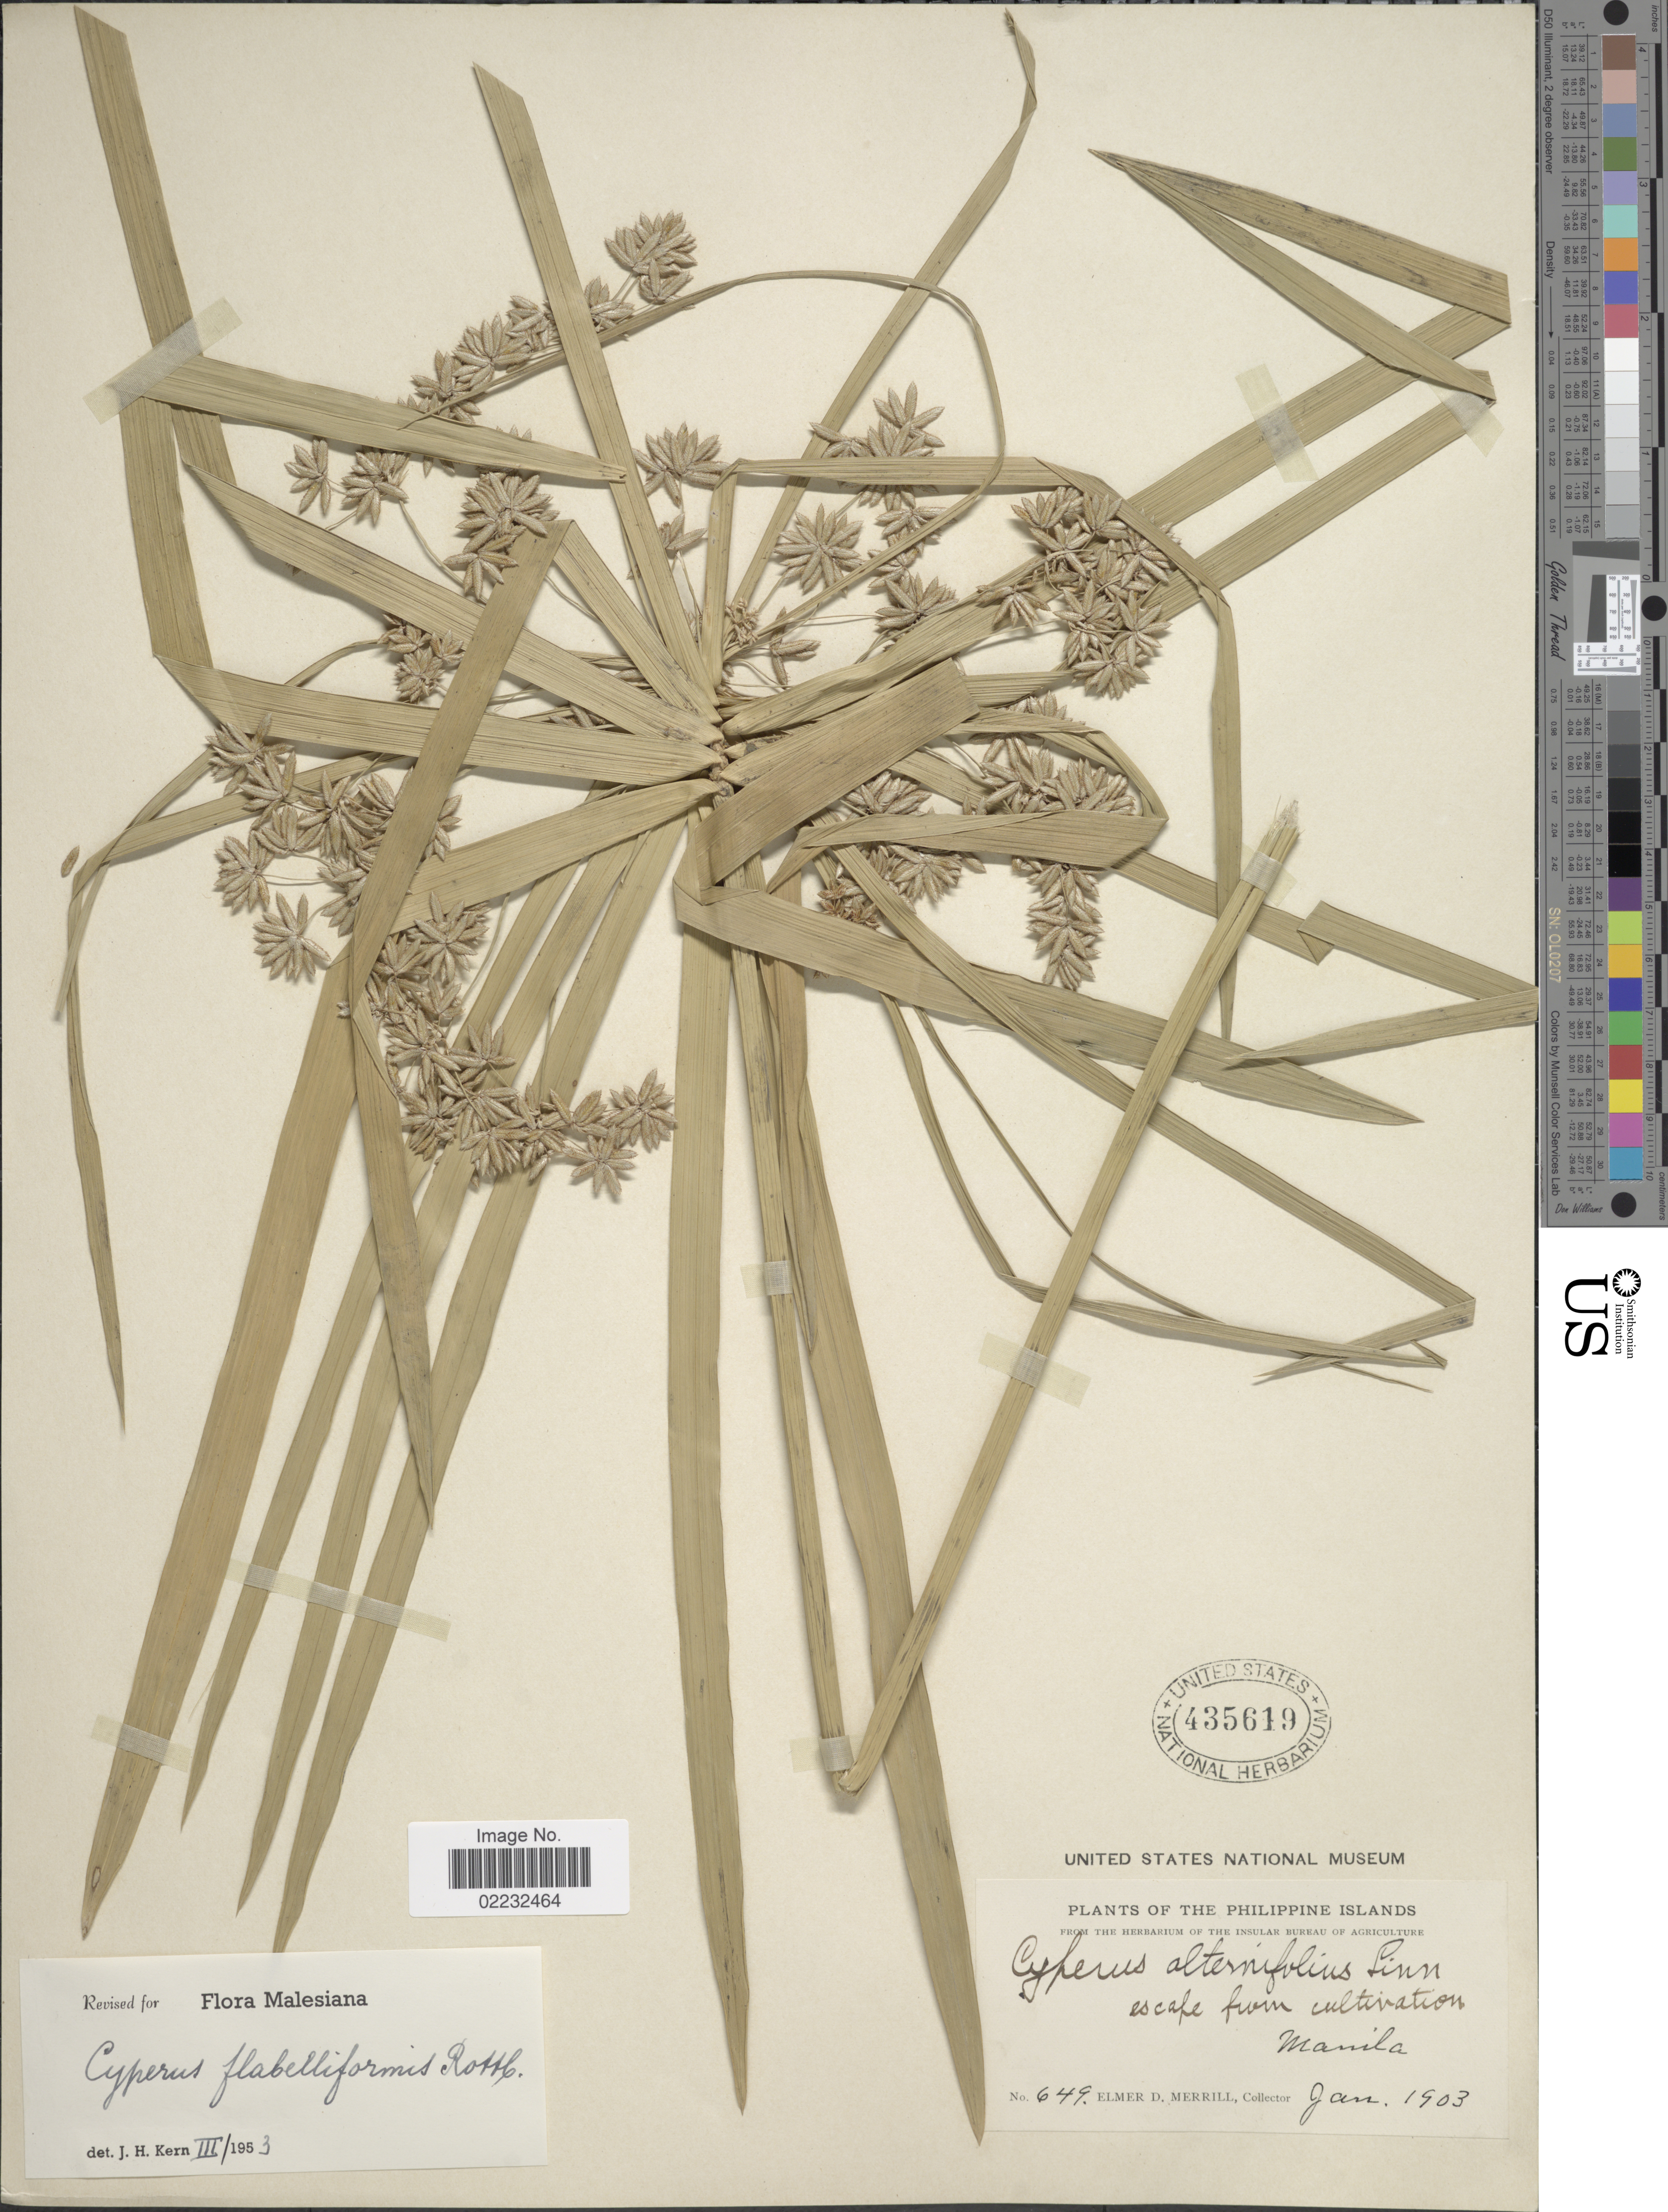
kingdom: Plantae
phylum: Tracheophyta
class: Liliopsida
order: Poales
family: Cyperaceae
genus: Cyperus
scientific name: Cyperus involucratus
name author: Rottb.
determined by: Strong, Mark T., (BOT), Smithsonian Institution - National Museum of Natural History (UNITED STATES)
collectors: E. D. Merrill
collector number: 649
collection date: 1903-01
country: Philippines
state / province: National Capital Region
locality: Manila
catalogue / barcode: US 435619